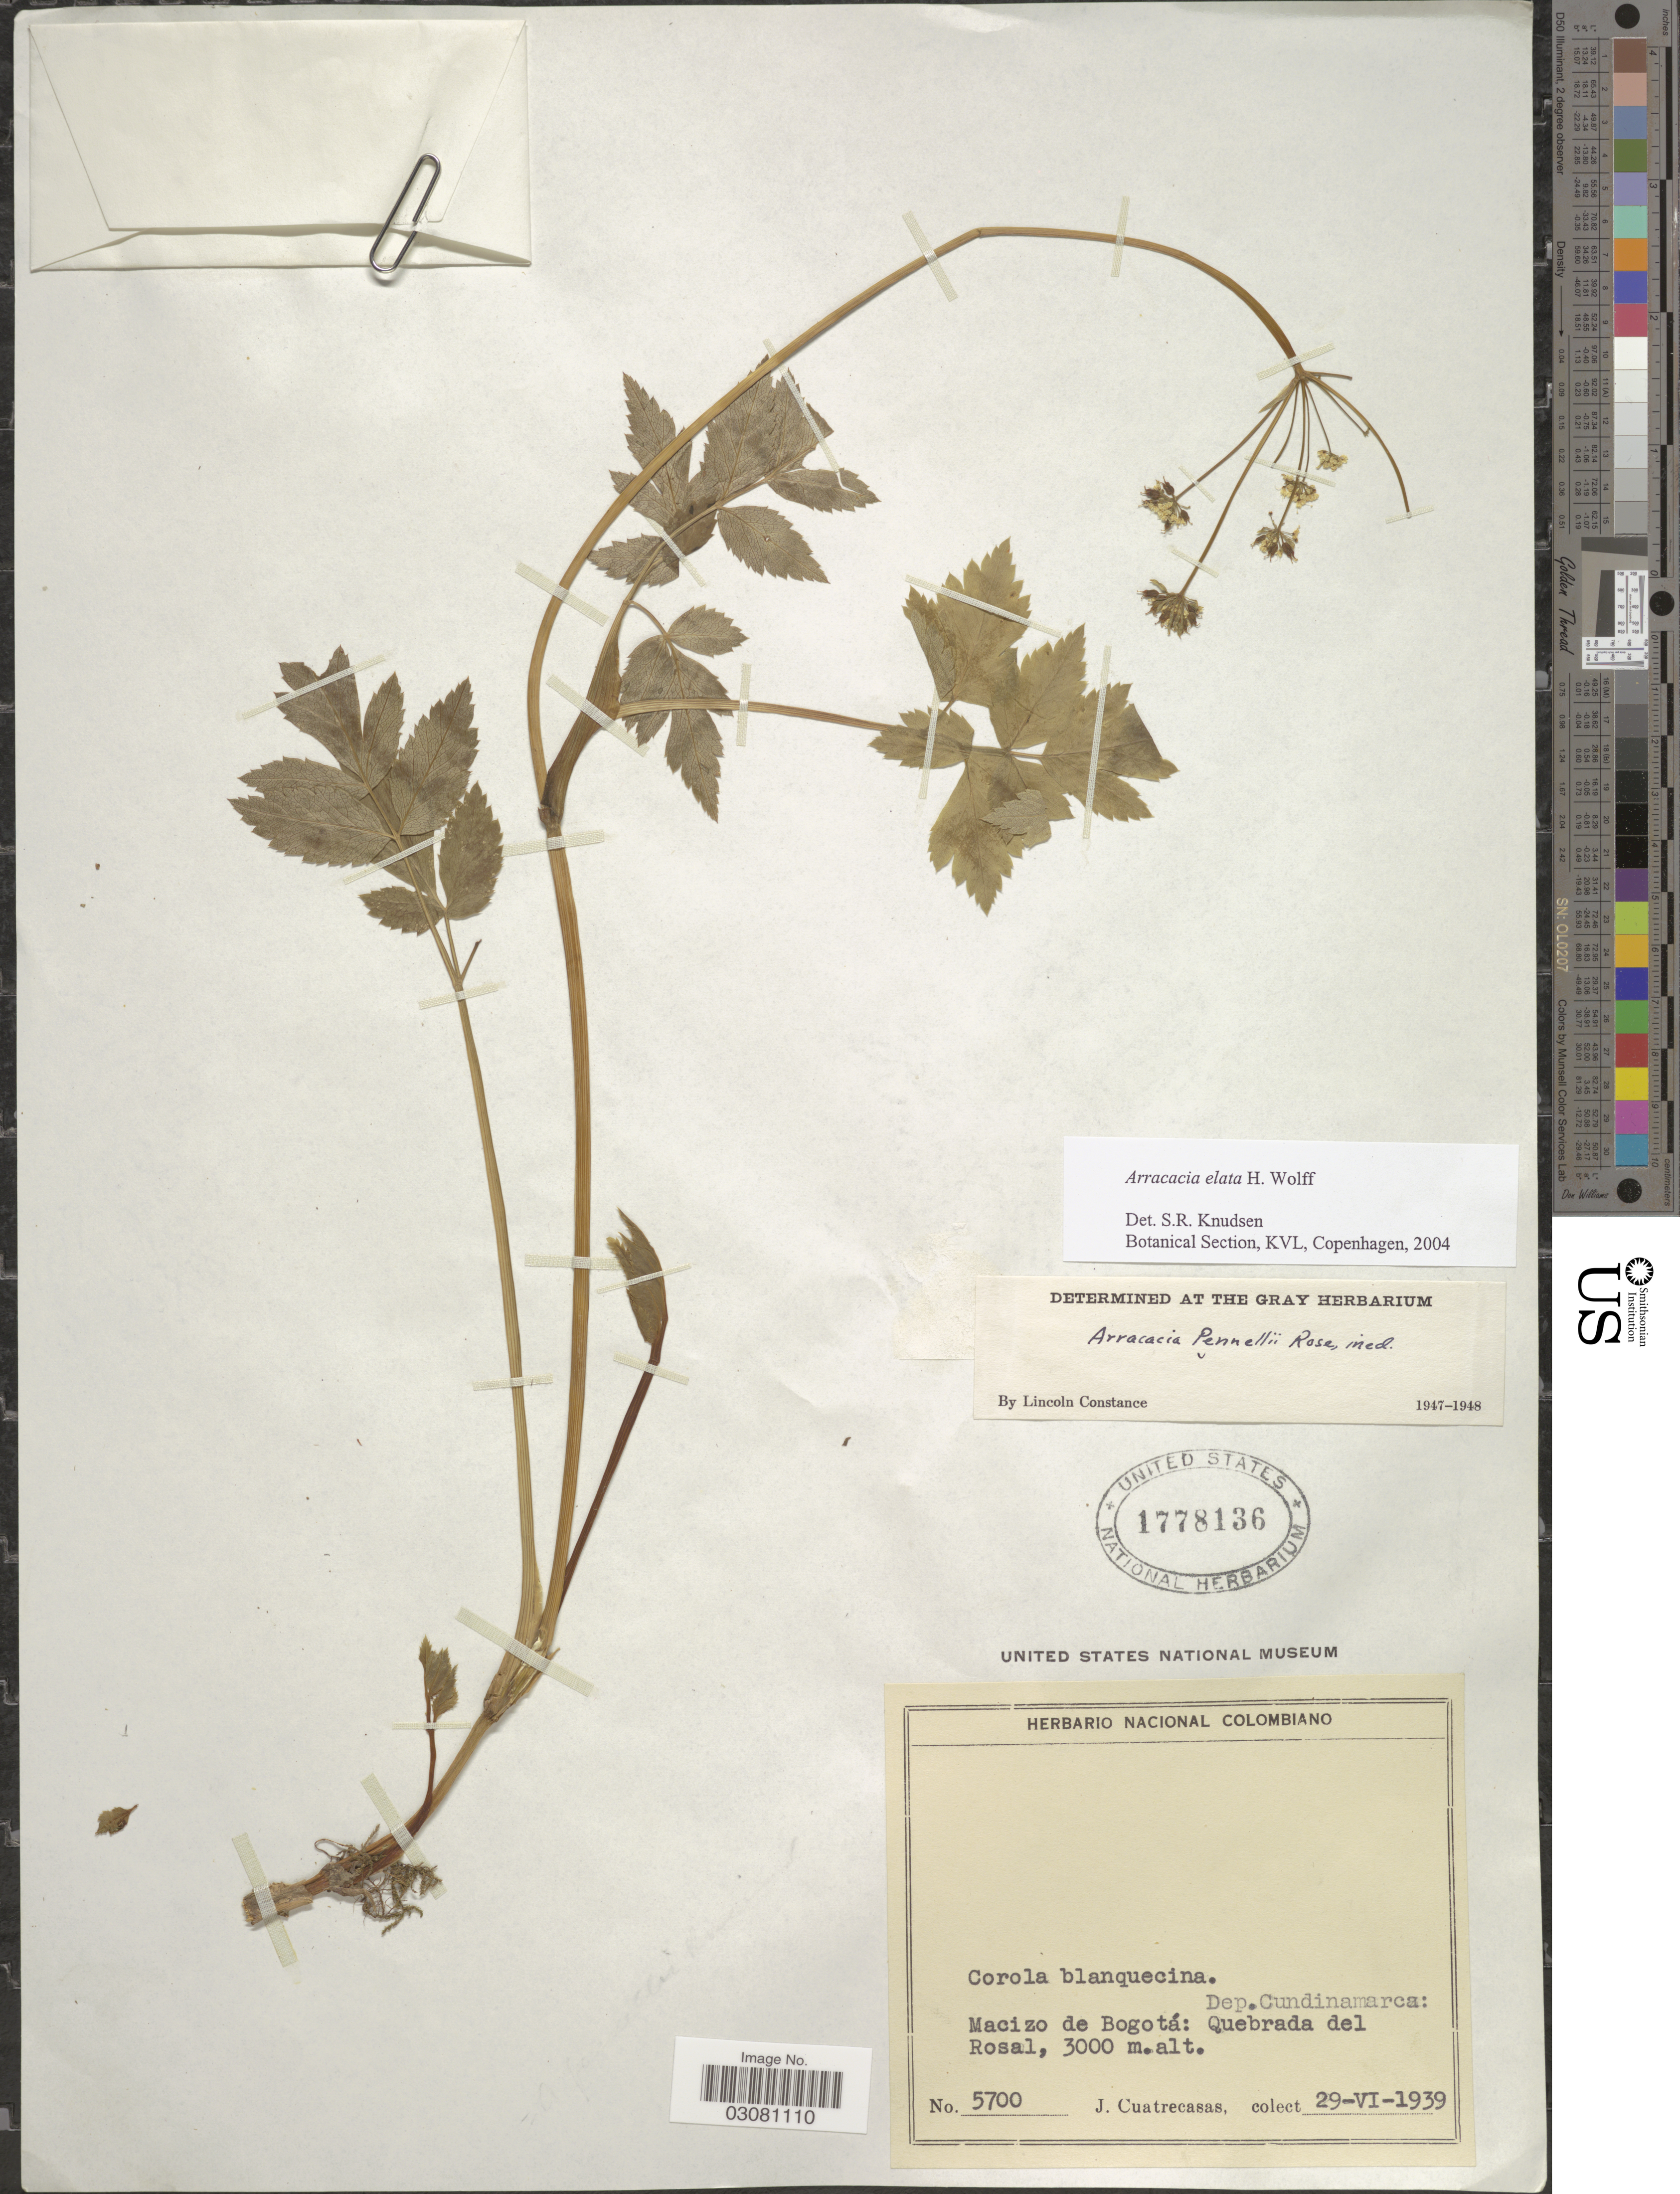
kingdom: Plantae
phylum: Tracheophyta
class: Magnoliopsida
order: Apiales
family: Apiaceae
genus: Arracacia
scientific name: Arracacia elata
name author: H. Wolff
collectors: J. Cuatrecasas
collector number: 5700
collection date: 1939-06-29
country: Colombia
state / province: Cundinamarca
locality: Dep. Cundinamarca: Macizo de Bogotá: Quebrada del Rosal.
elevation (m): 3000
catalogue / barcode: US 1778136